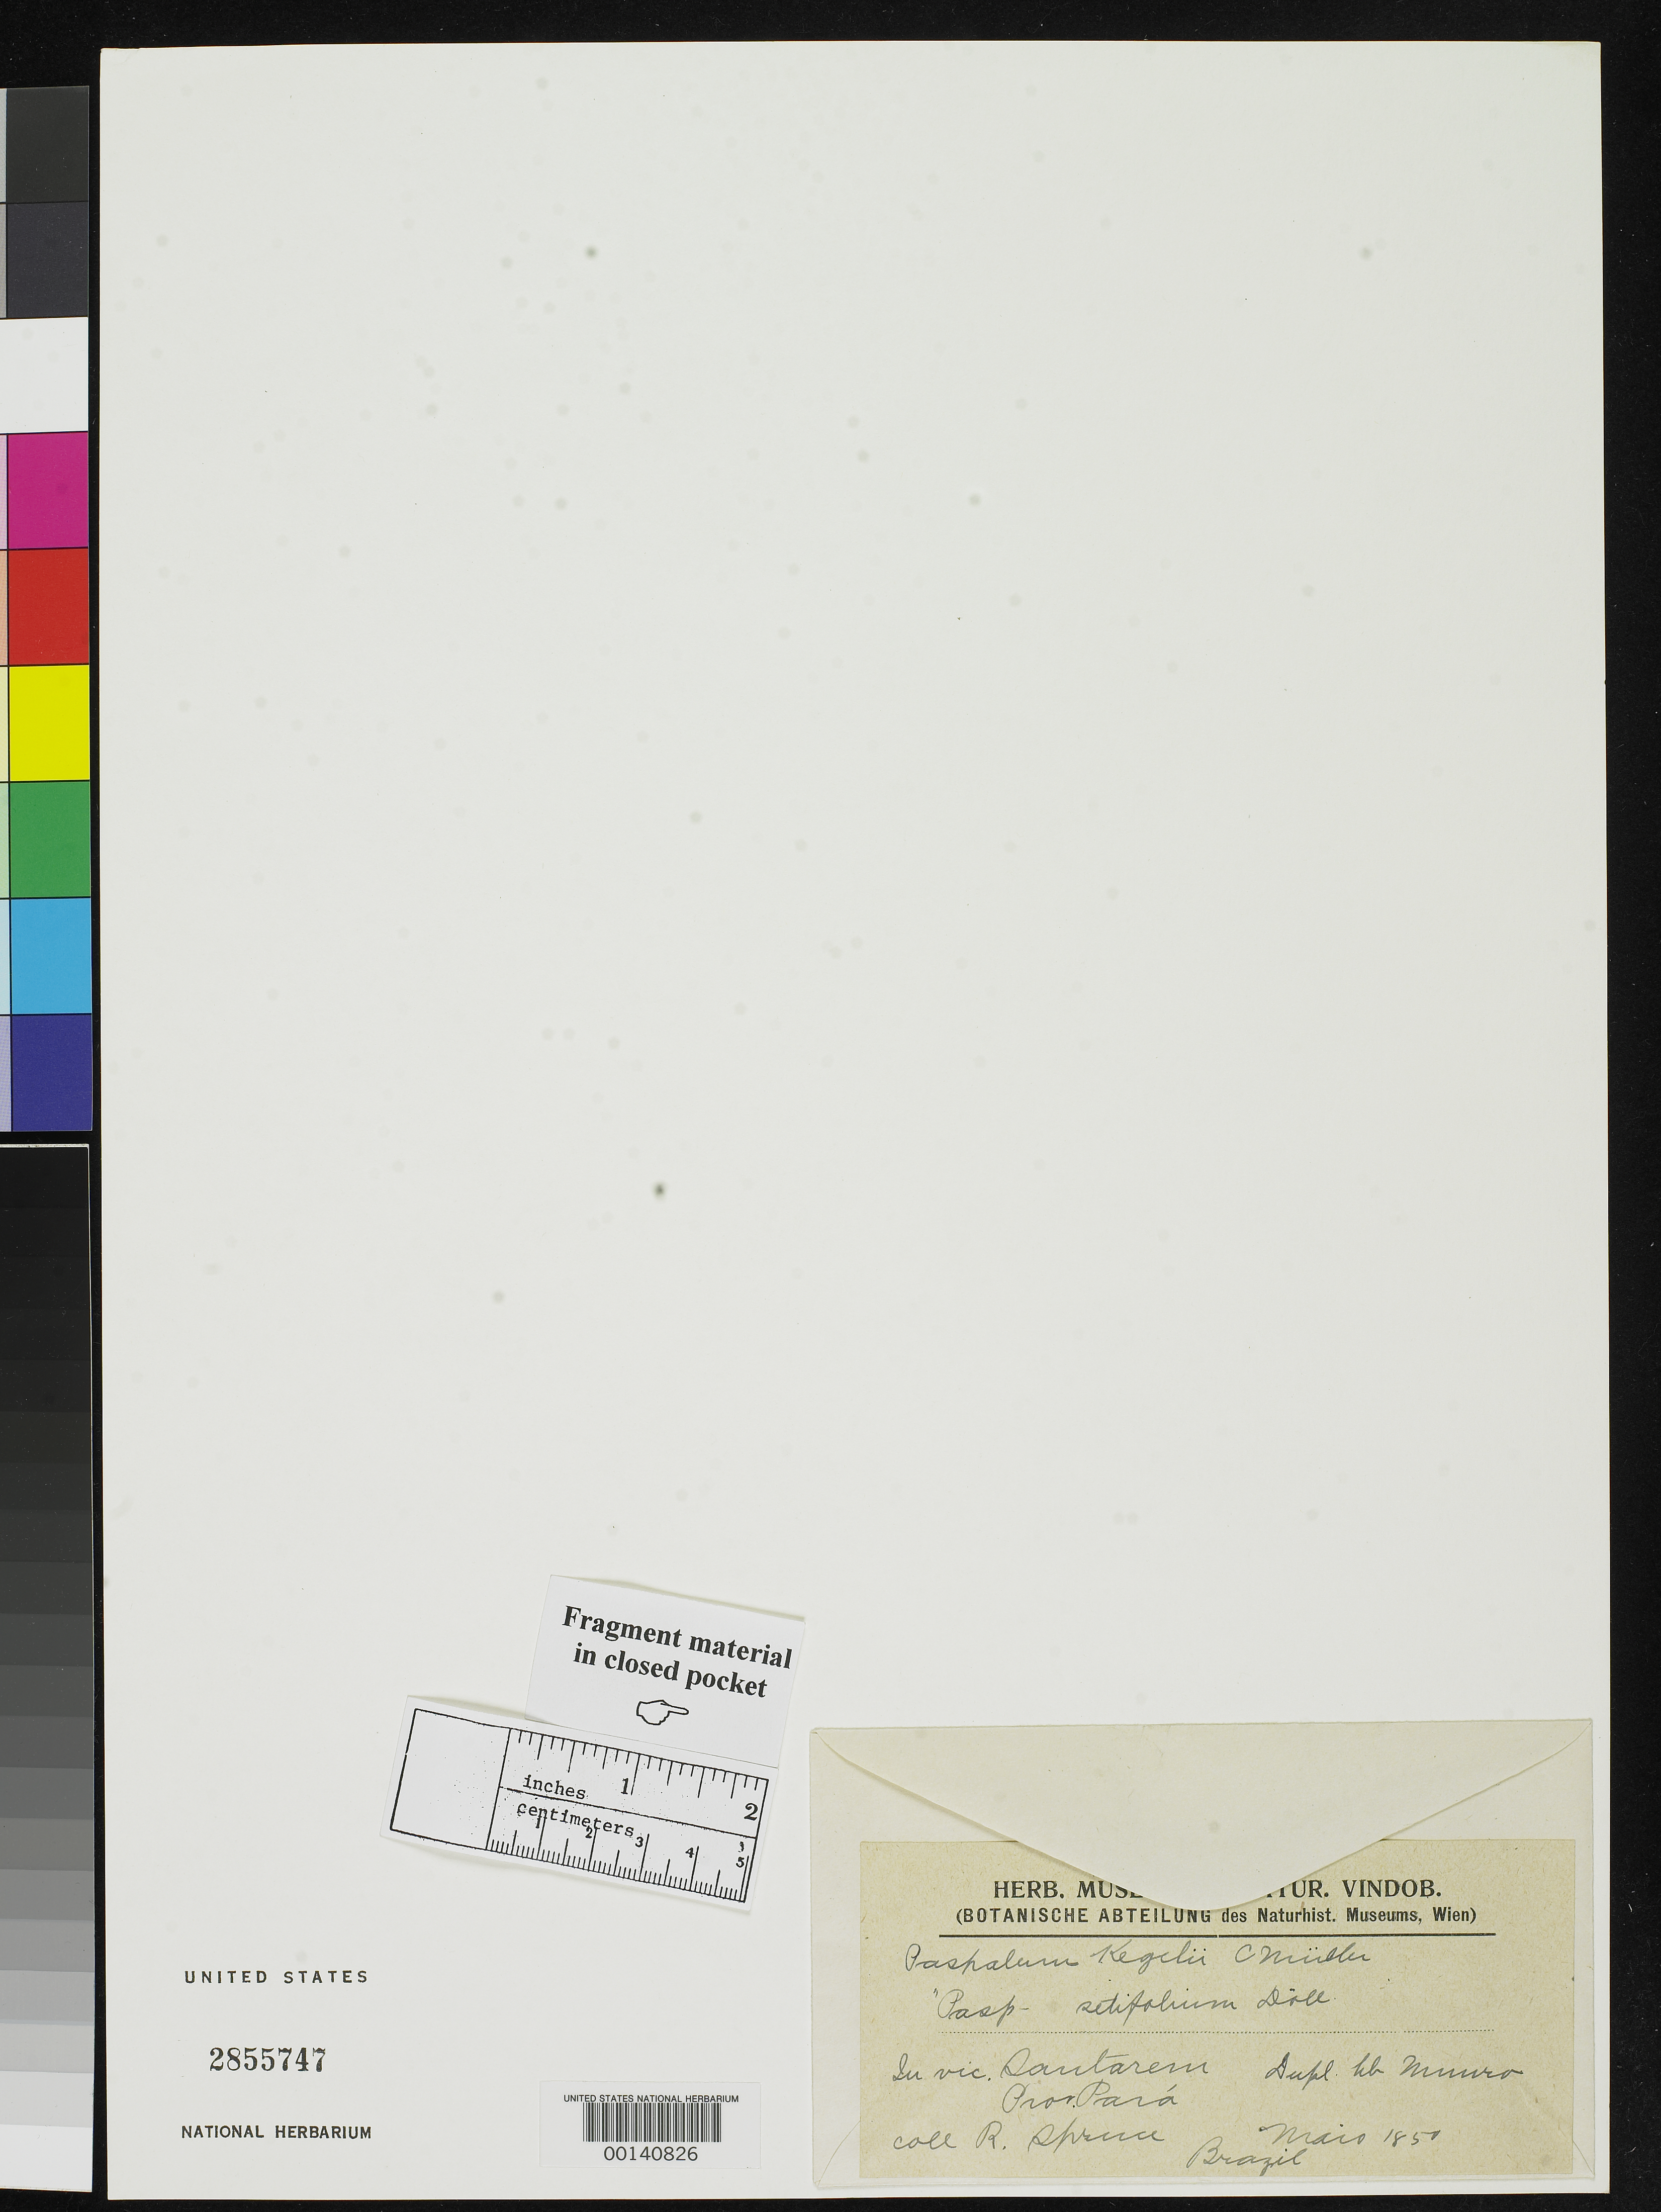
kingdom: Plantae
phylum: Tracheophyta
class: Liliopsida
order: Poales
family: Poaceae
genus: Paspalum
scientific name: Paspalum setifolium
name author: Döll in Mart.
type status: Type Fragment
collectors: R. Spruce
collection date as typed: May 1850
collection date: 1850-05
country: Brazil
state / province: Pará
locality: Santarem.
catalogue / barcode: US 2855747